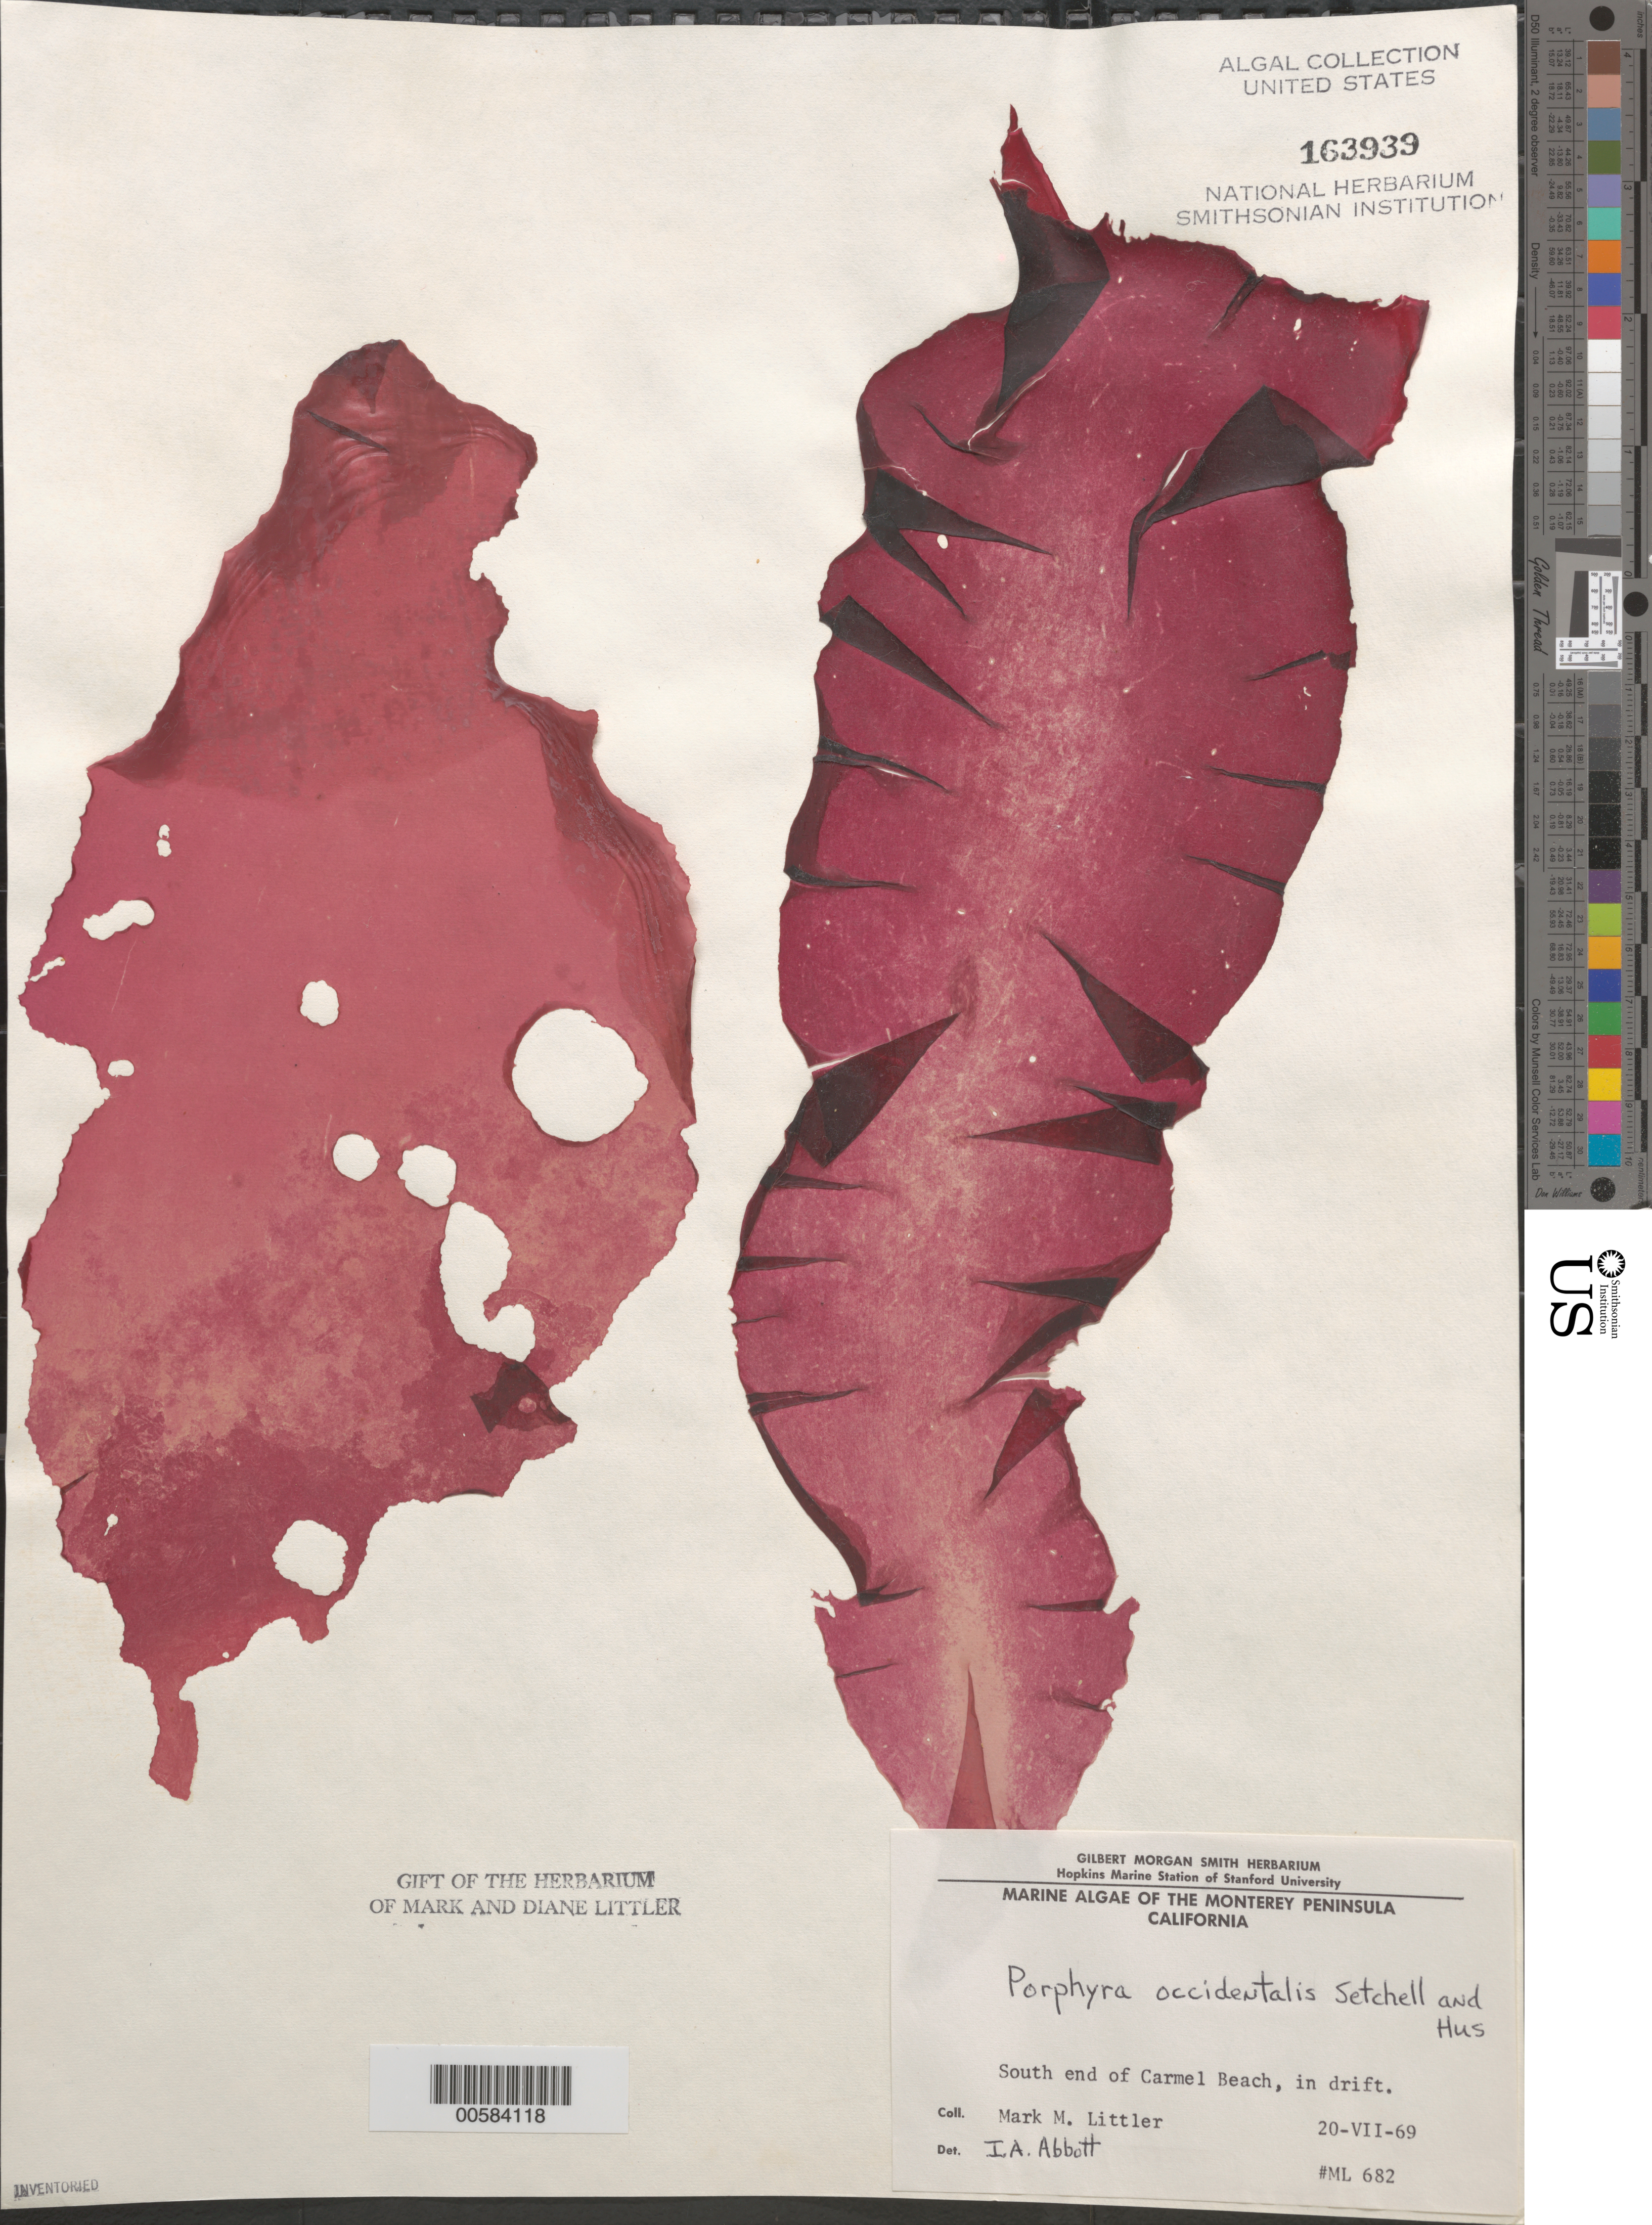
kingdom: Plantae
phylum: Rhodophyta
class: Bangiophyceae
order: Bangiales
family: Bangiaceae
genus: Porphyra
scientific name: Porphyra occidentalis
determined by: Abbott, Isabella A.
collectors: M. M. Littler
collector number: ML 682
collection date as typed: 20 Jul 1969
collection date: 1969-07-20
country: United States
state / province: California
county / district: Monterey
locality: Carmel Beach, south end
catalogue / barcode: US 163939